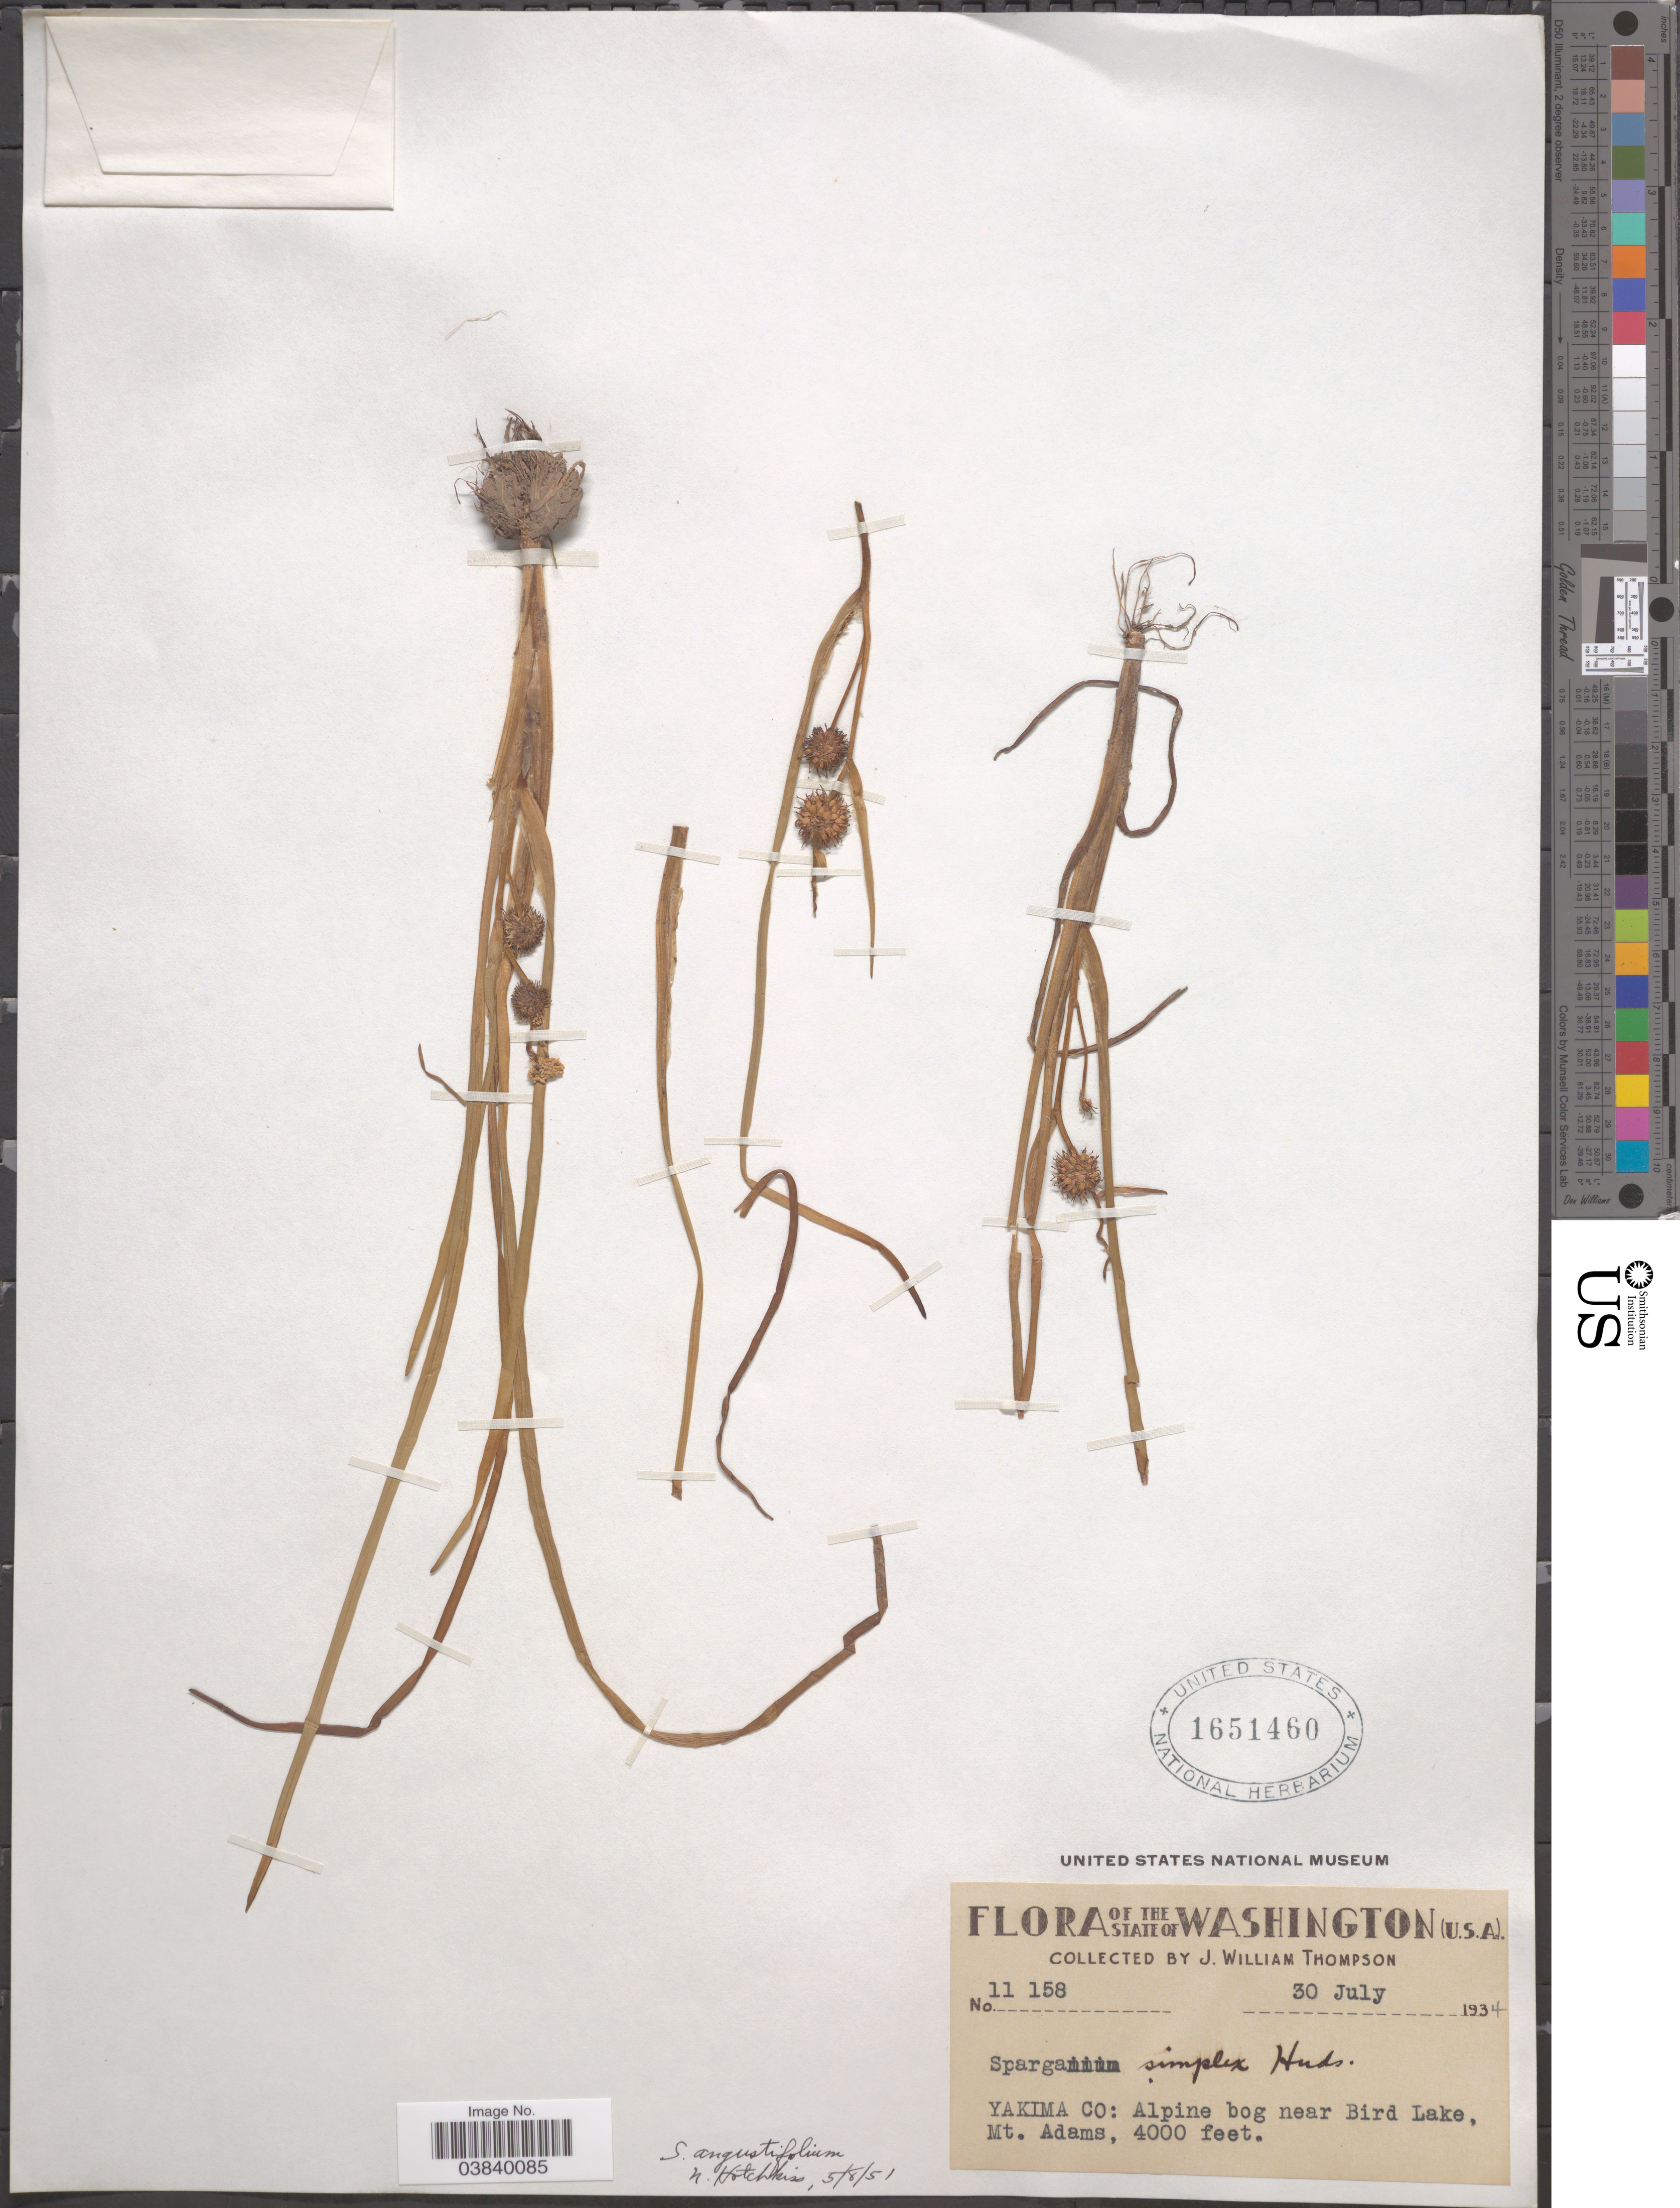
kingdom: Plantae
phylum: Tracheophyta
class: Liliopsida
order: Poales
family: Typhaceae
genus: Sparganium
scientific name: Sparganium angustifolium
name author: Michx.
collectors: J. W. Thompson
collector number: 11158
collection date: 1934-07-30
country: United States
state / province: Washington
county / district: Yakima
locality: Yakima Co: Alpine bog near Bird Lake, Mt. Adams.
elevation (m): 1219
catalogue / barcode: US 1651460